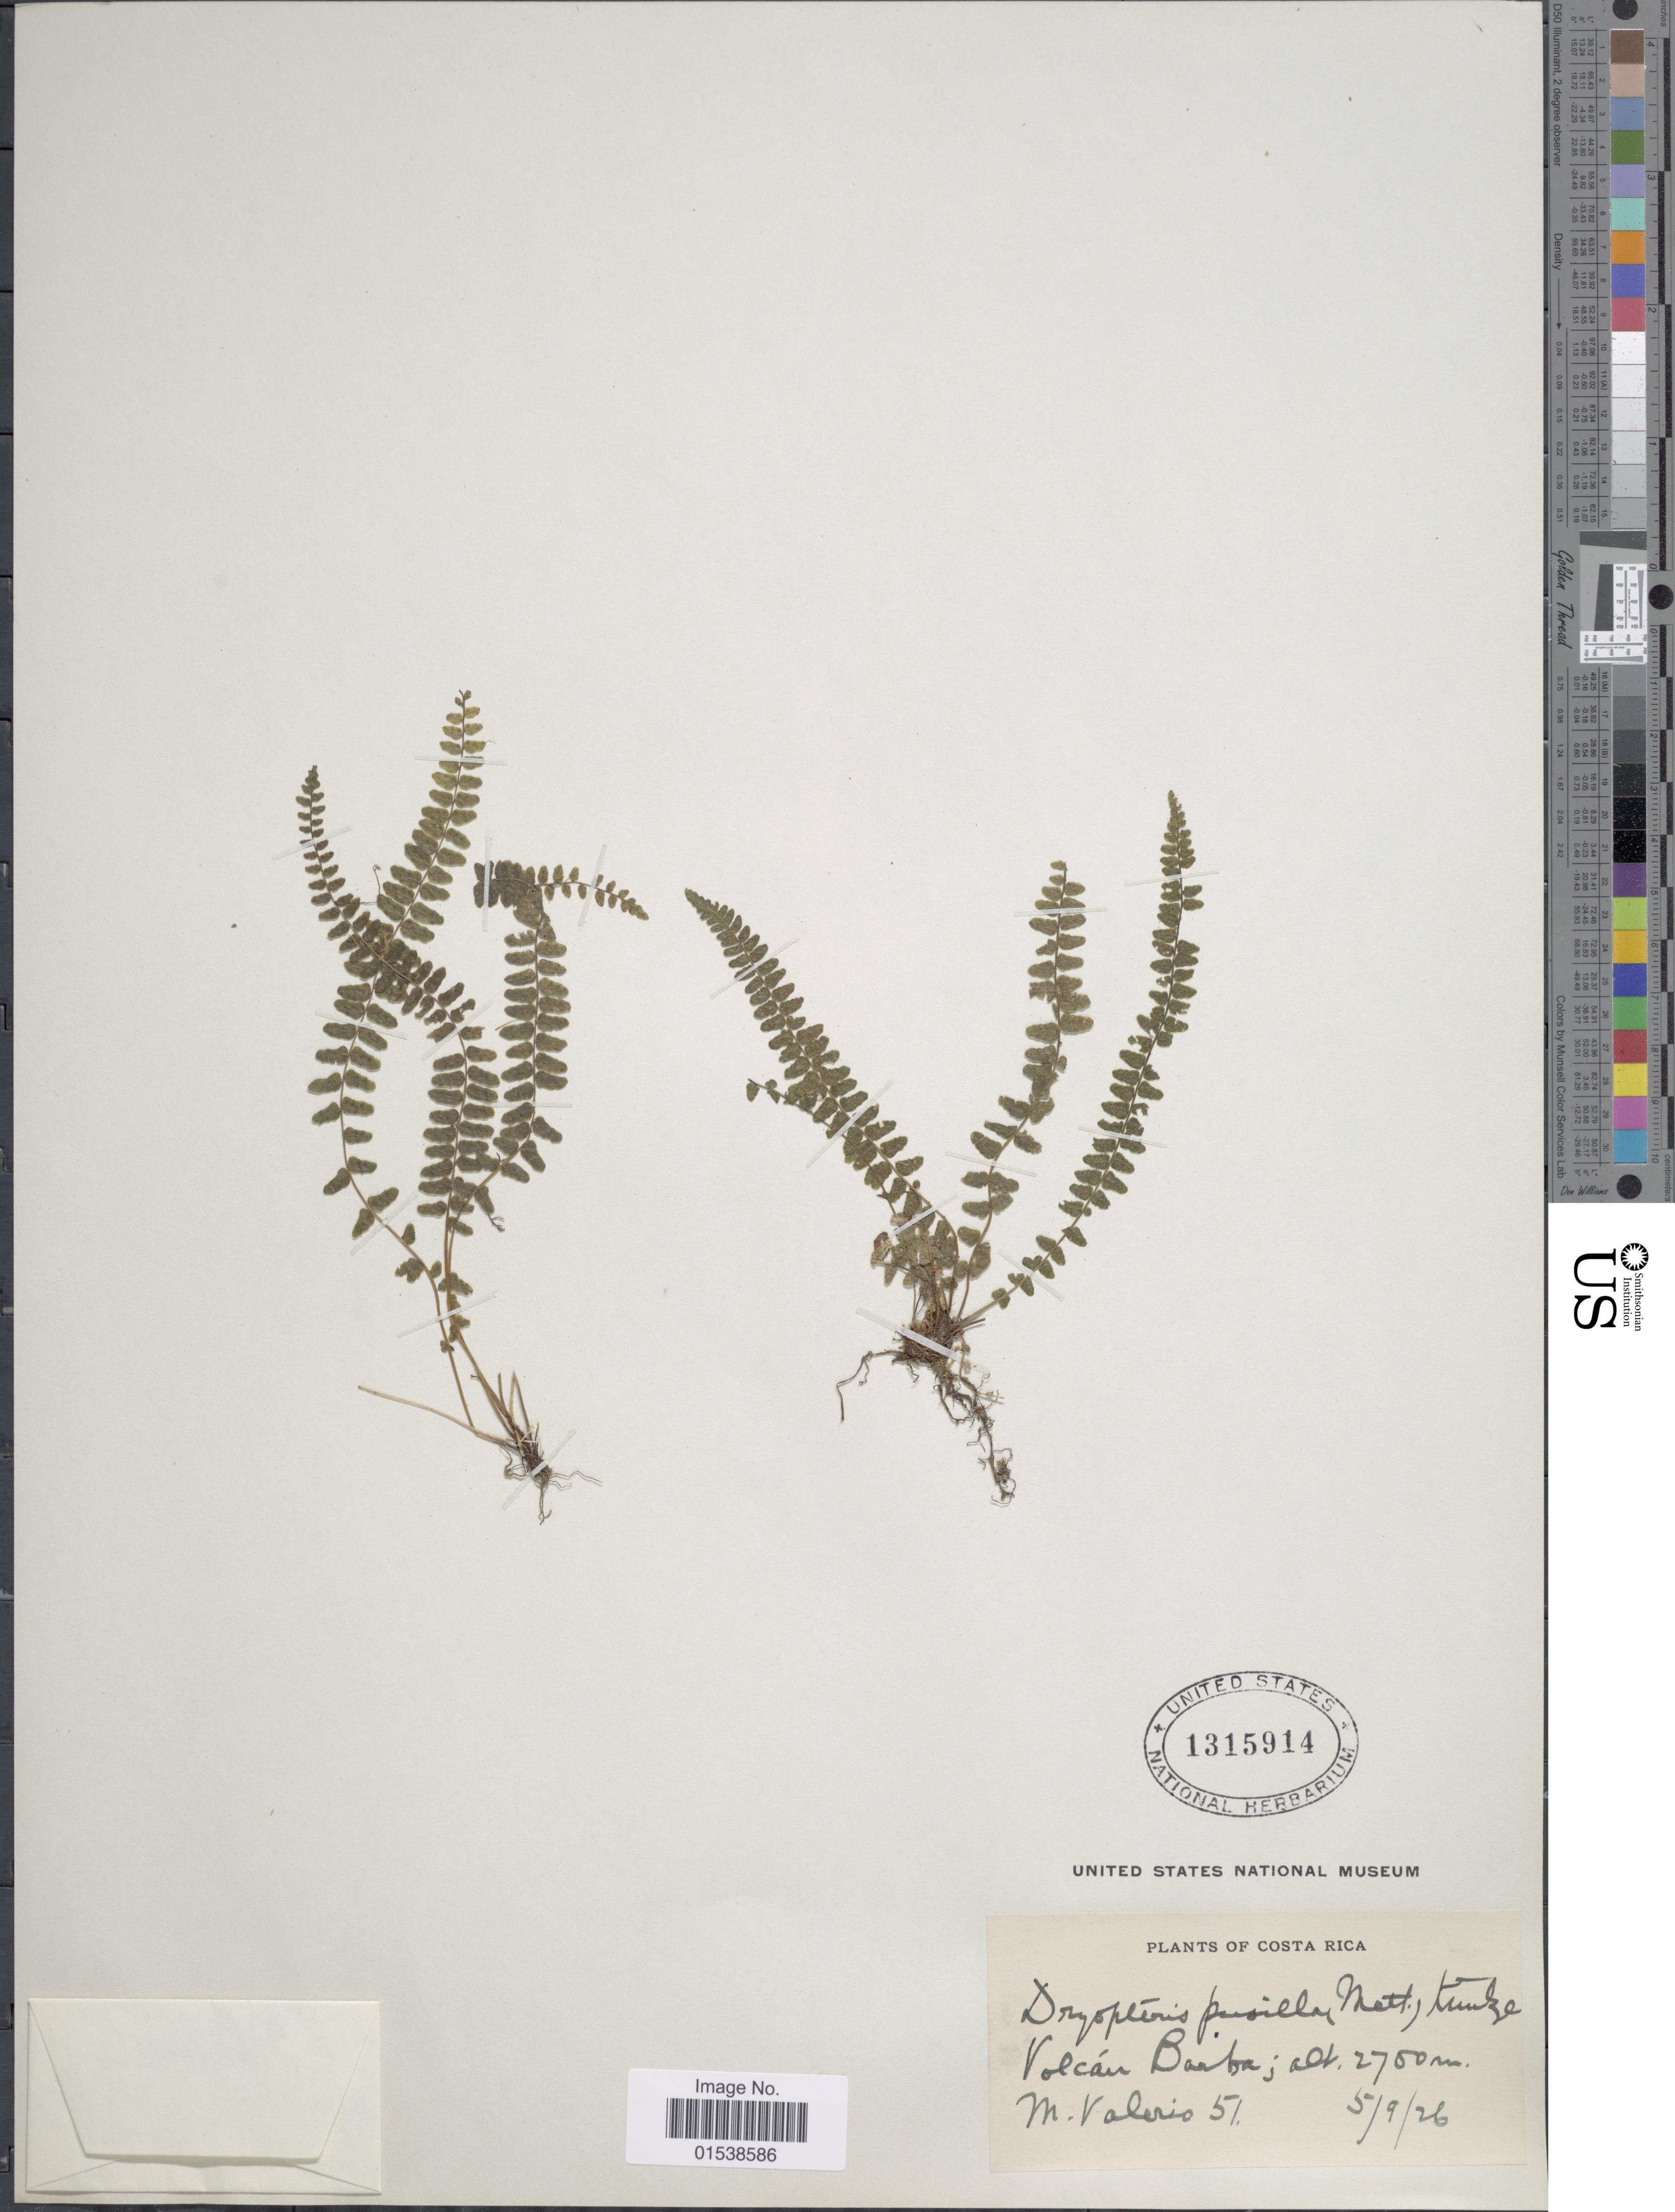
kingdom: Plantae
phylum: Tracheophyta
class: Polypodiopsida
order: Polypodiales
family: Thelypteridaceae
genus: Amauropelta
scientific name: Amauropelta pusilla (Mett.) comb. nov., ined 2015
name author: (Mett.)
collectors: M. Valerio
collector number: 51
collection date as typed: Transcribed d/m/y: 5/9/26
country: Costa Rica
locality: Volcan Barva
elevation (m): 2700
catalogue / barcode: US 1315914